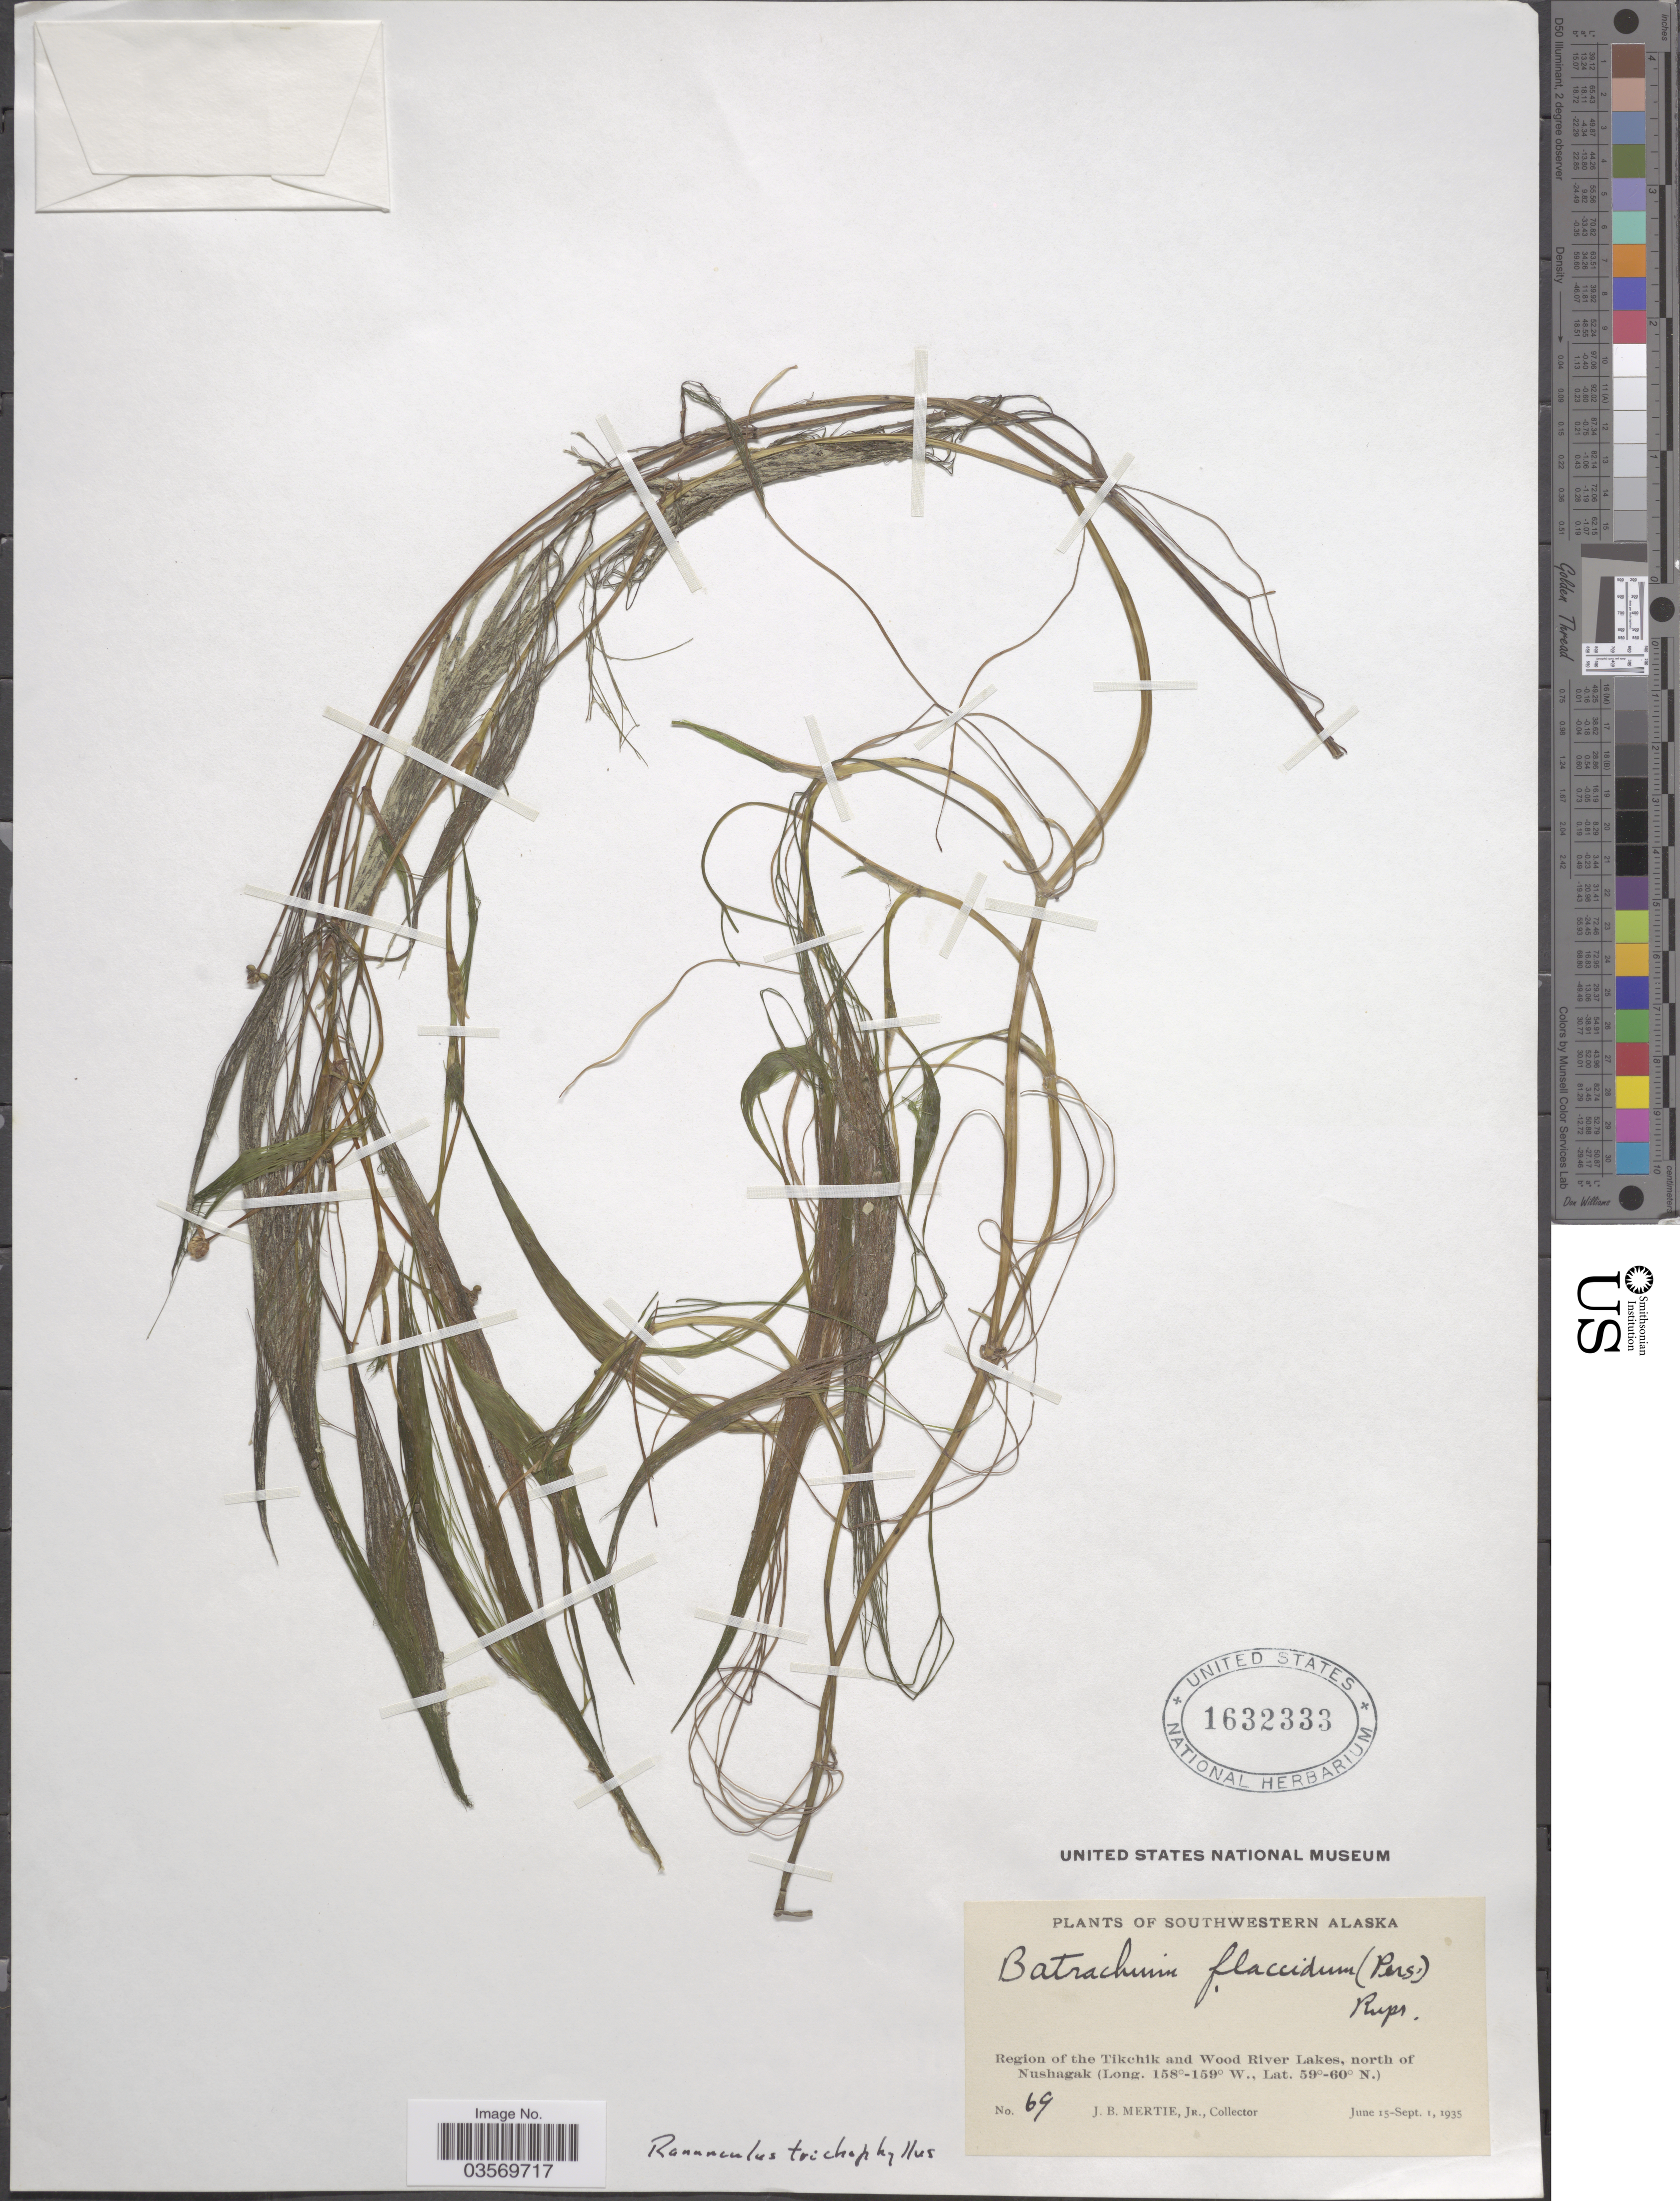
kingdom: Plantae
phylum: Tracheophyta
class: Magnoliopsida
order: Ranunculales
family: Ranunculaceae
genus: Ranunculus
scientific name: Ranunculus trichophyllus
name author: Chaix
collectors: J. Mertie Jr.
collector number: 69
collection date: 1935-06-15/1935-09-01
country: United States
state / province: Alaska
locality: Southwestern Alaska. Region of the Tikchik and Wood River Lakes, north of Nushagak.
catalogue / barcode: US 1632333